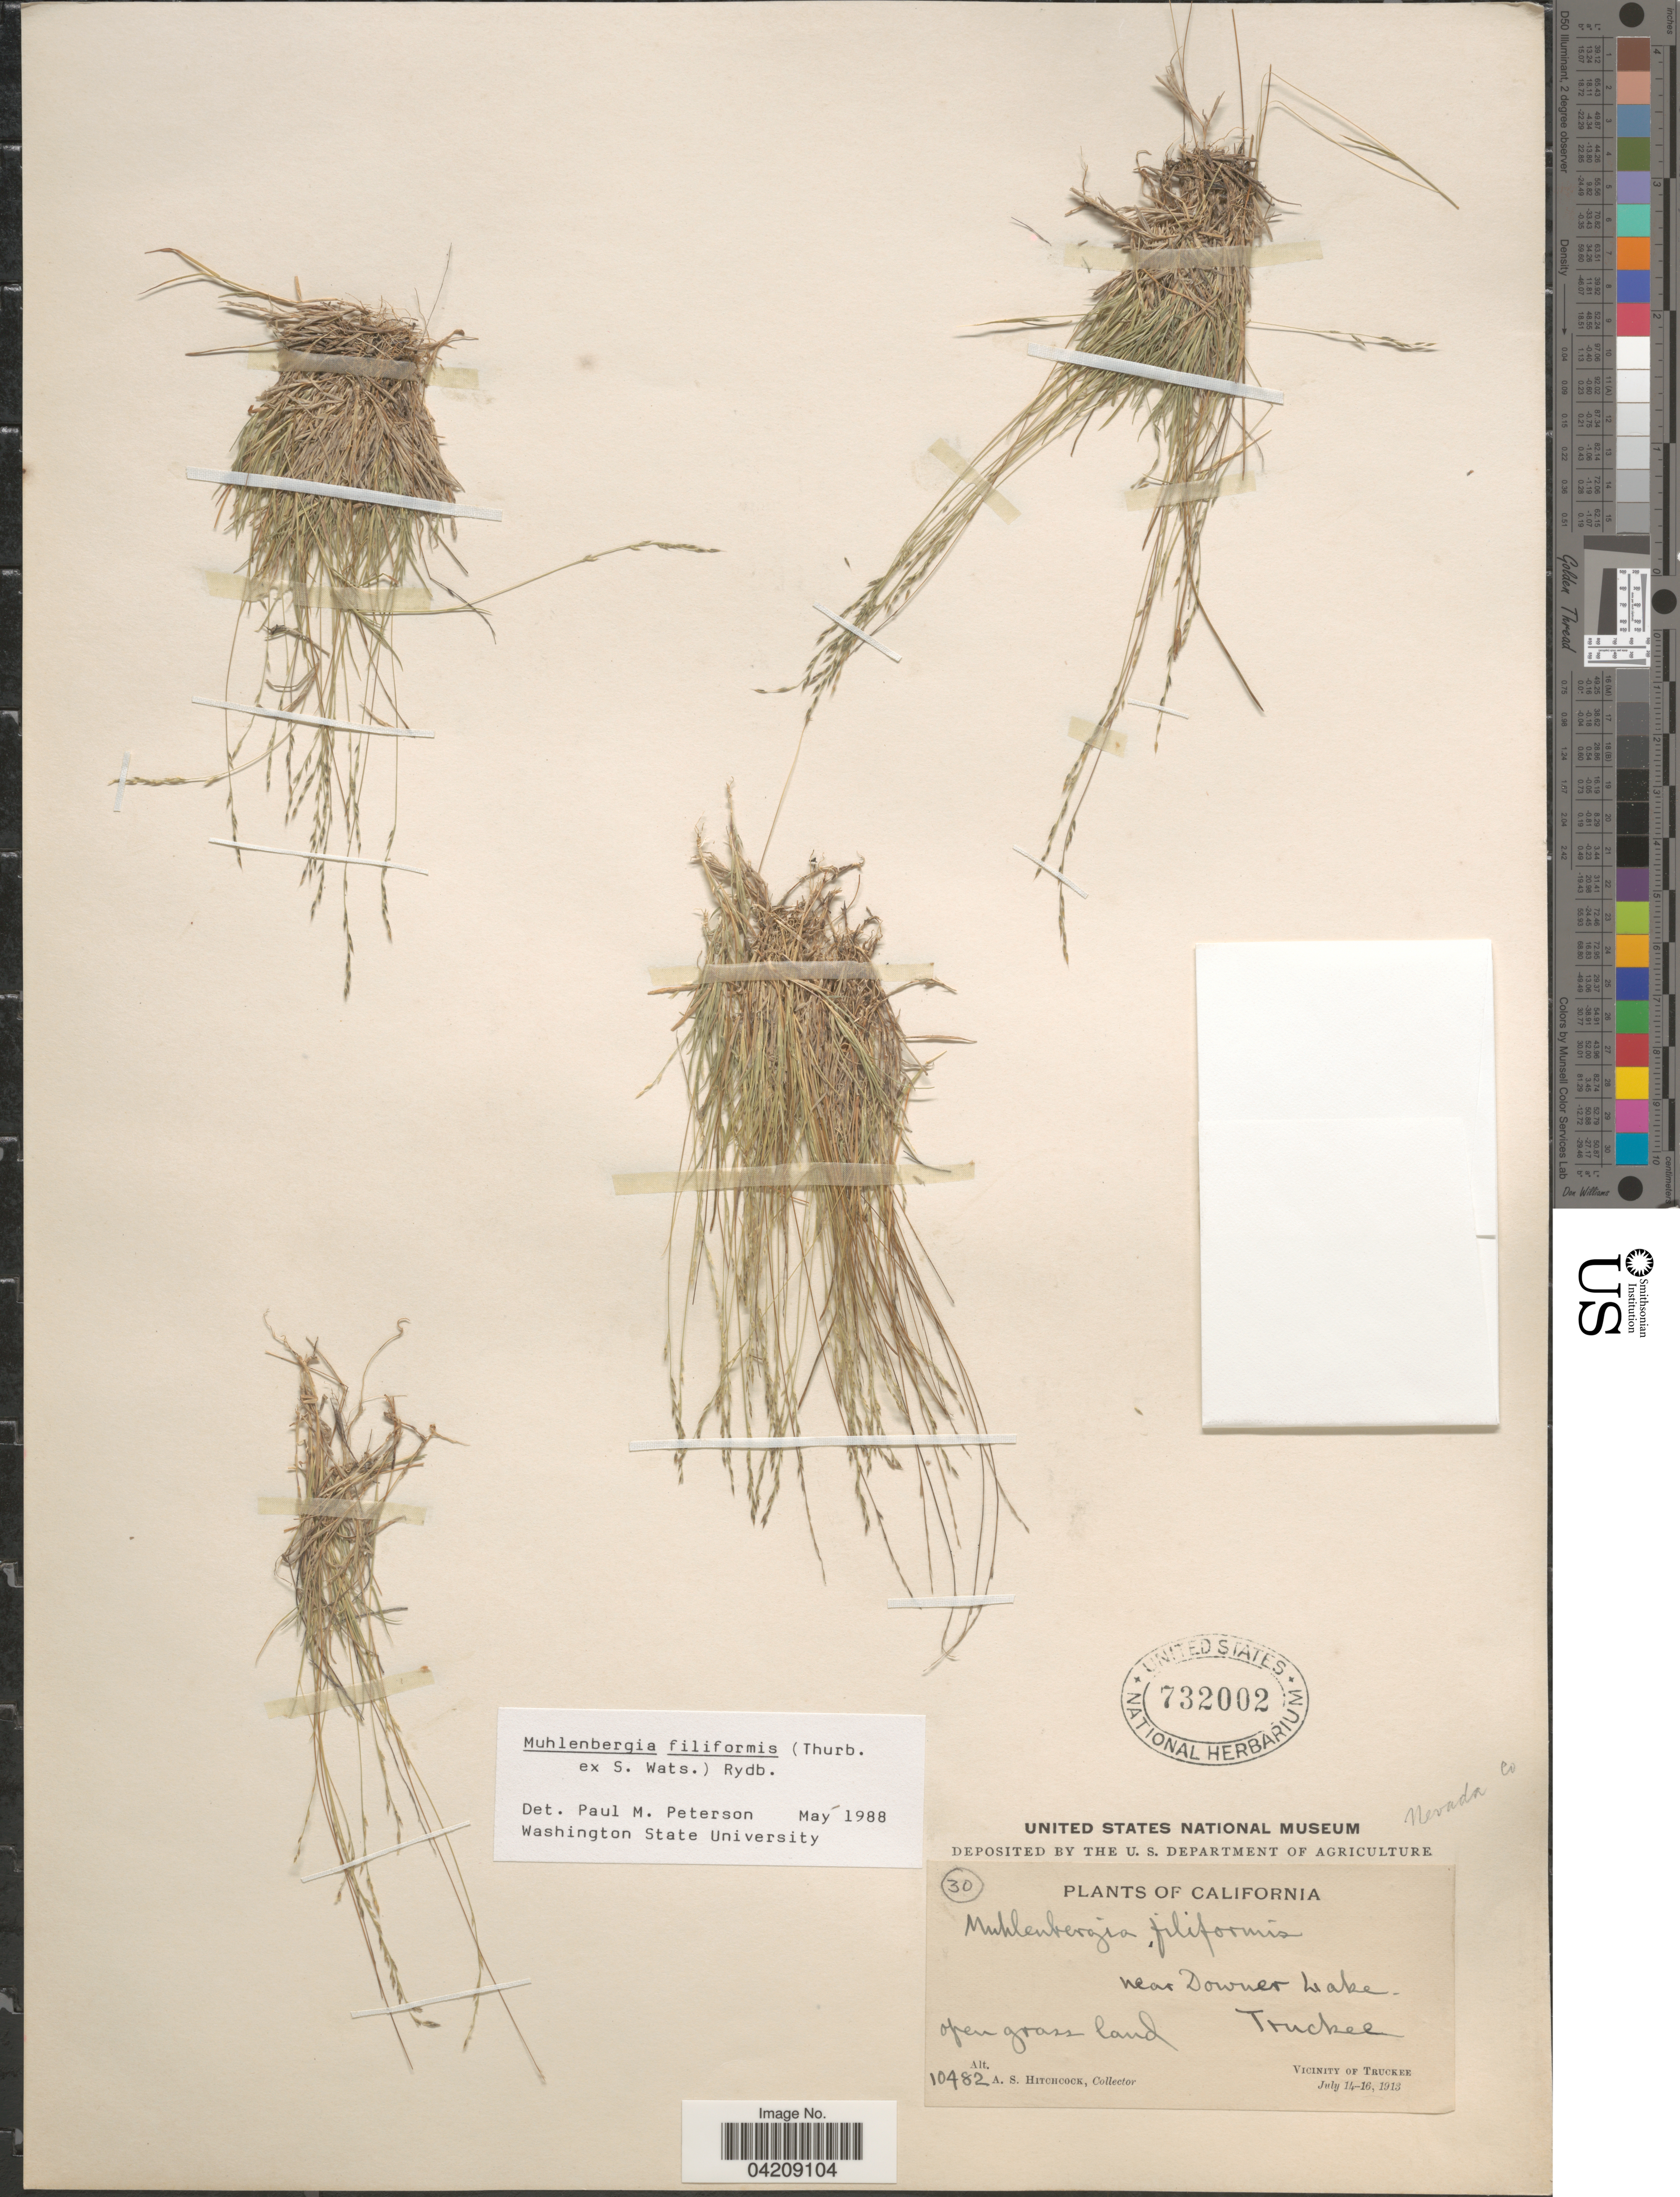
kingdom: Plantae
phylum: Tracheophyta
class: Liliopsida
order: Poales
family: Poaceae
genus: Muhlenbergia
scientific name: Muhlenbergia filiformis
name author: (Thurb. ex S. Watson) Rydb.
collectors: A. S. Hitchcock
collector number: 10482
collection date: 1913-07-14/1913-07-16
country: United States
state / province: California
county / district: Nevada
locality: Nevada Co. Near Downer Lake. Truckee. Vicinity of Truckee.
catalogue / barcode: US 732002